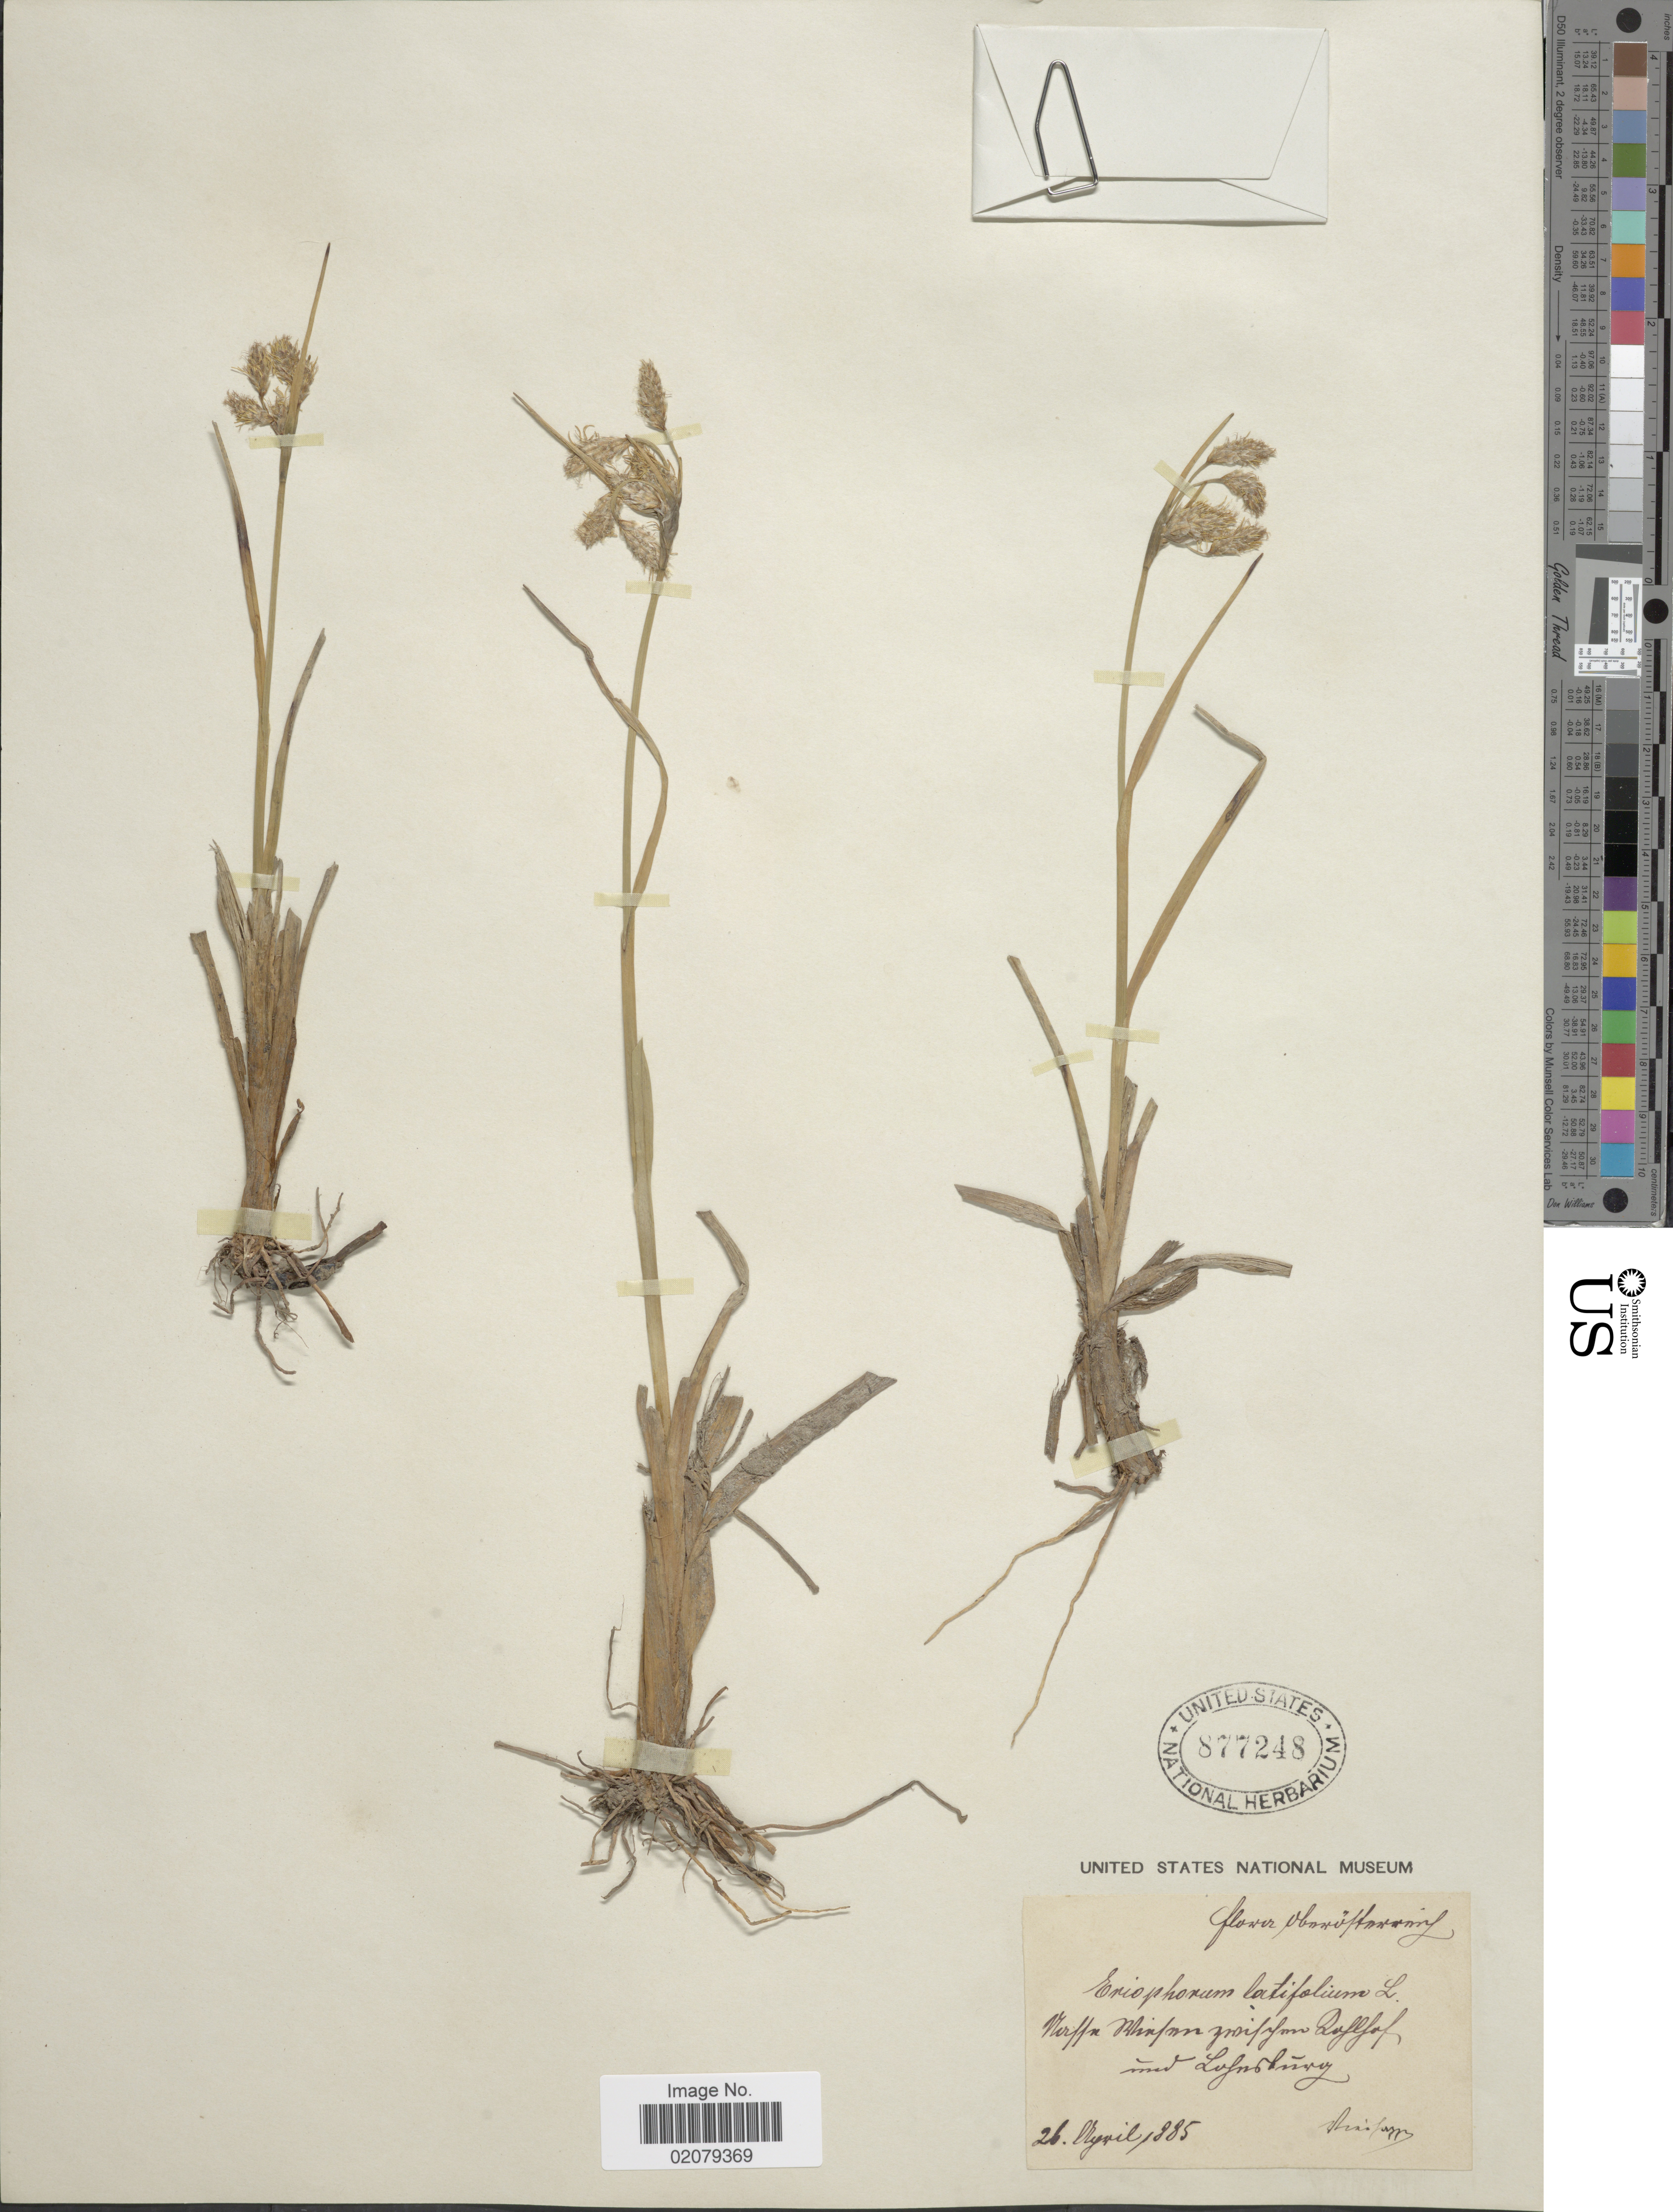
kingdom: Plantae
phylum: Tracheophyta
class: Liliopsida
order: Poales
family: Cyperaceae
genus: Eriophorum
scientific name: Eriophorum latifolium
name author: Hoppe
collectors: F. Vierhapper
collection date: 1885-04-26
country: Austria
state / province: Oberosterreich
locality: Flora Oberösterreich, Nasse Wiesen zwischen Kohlhof und Lohnsburg.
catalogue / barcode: US 877248